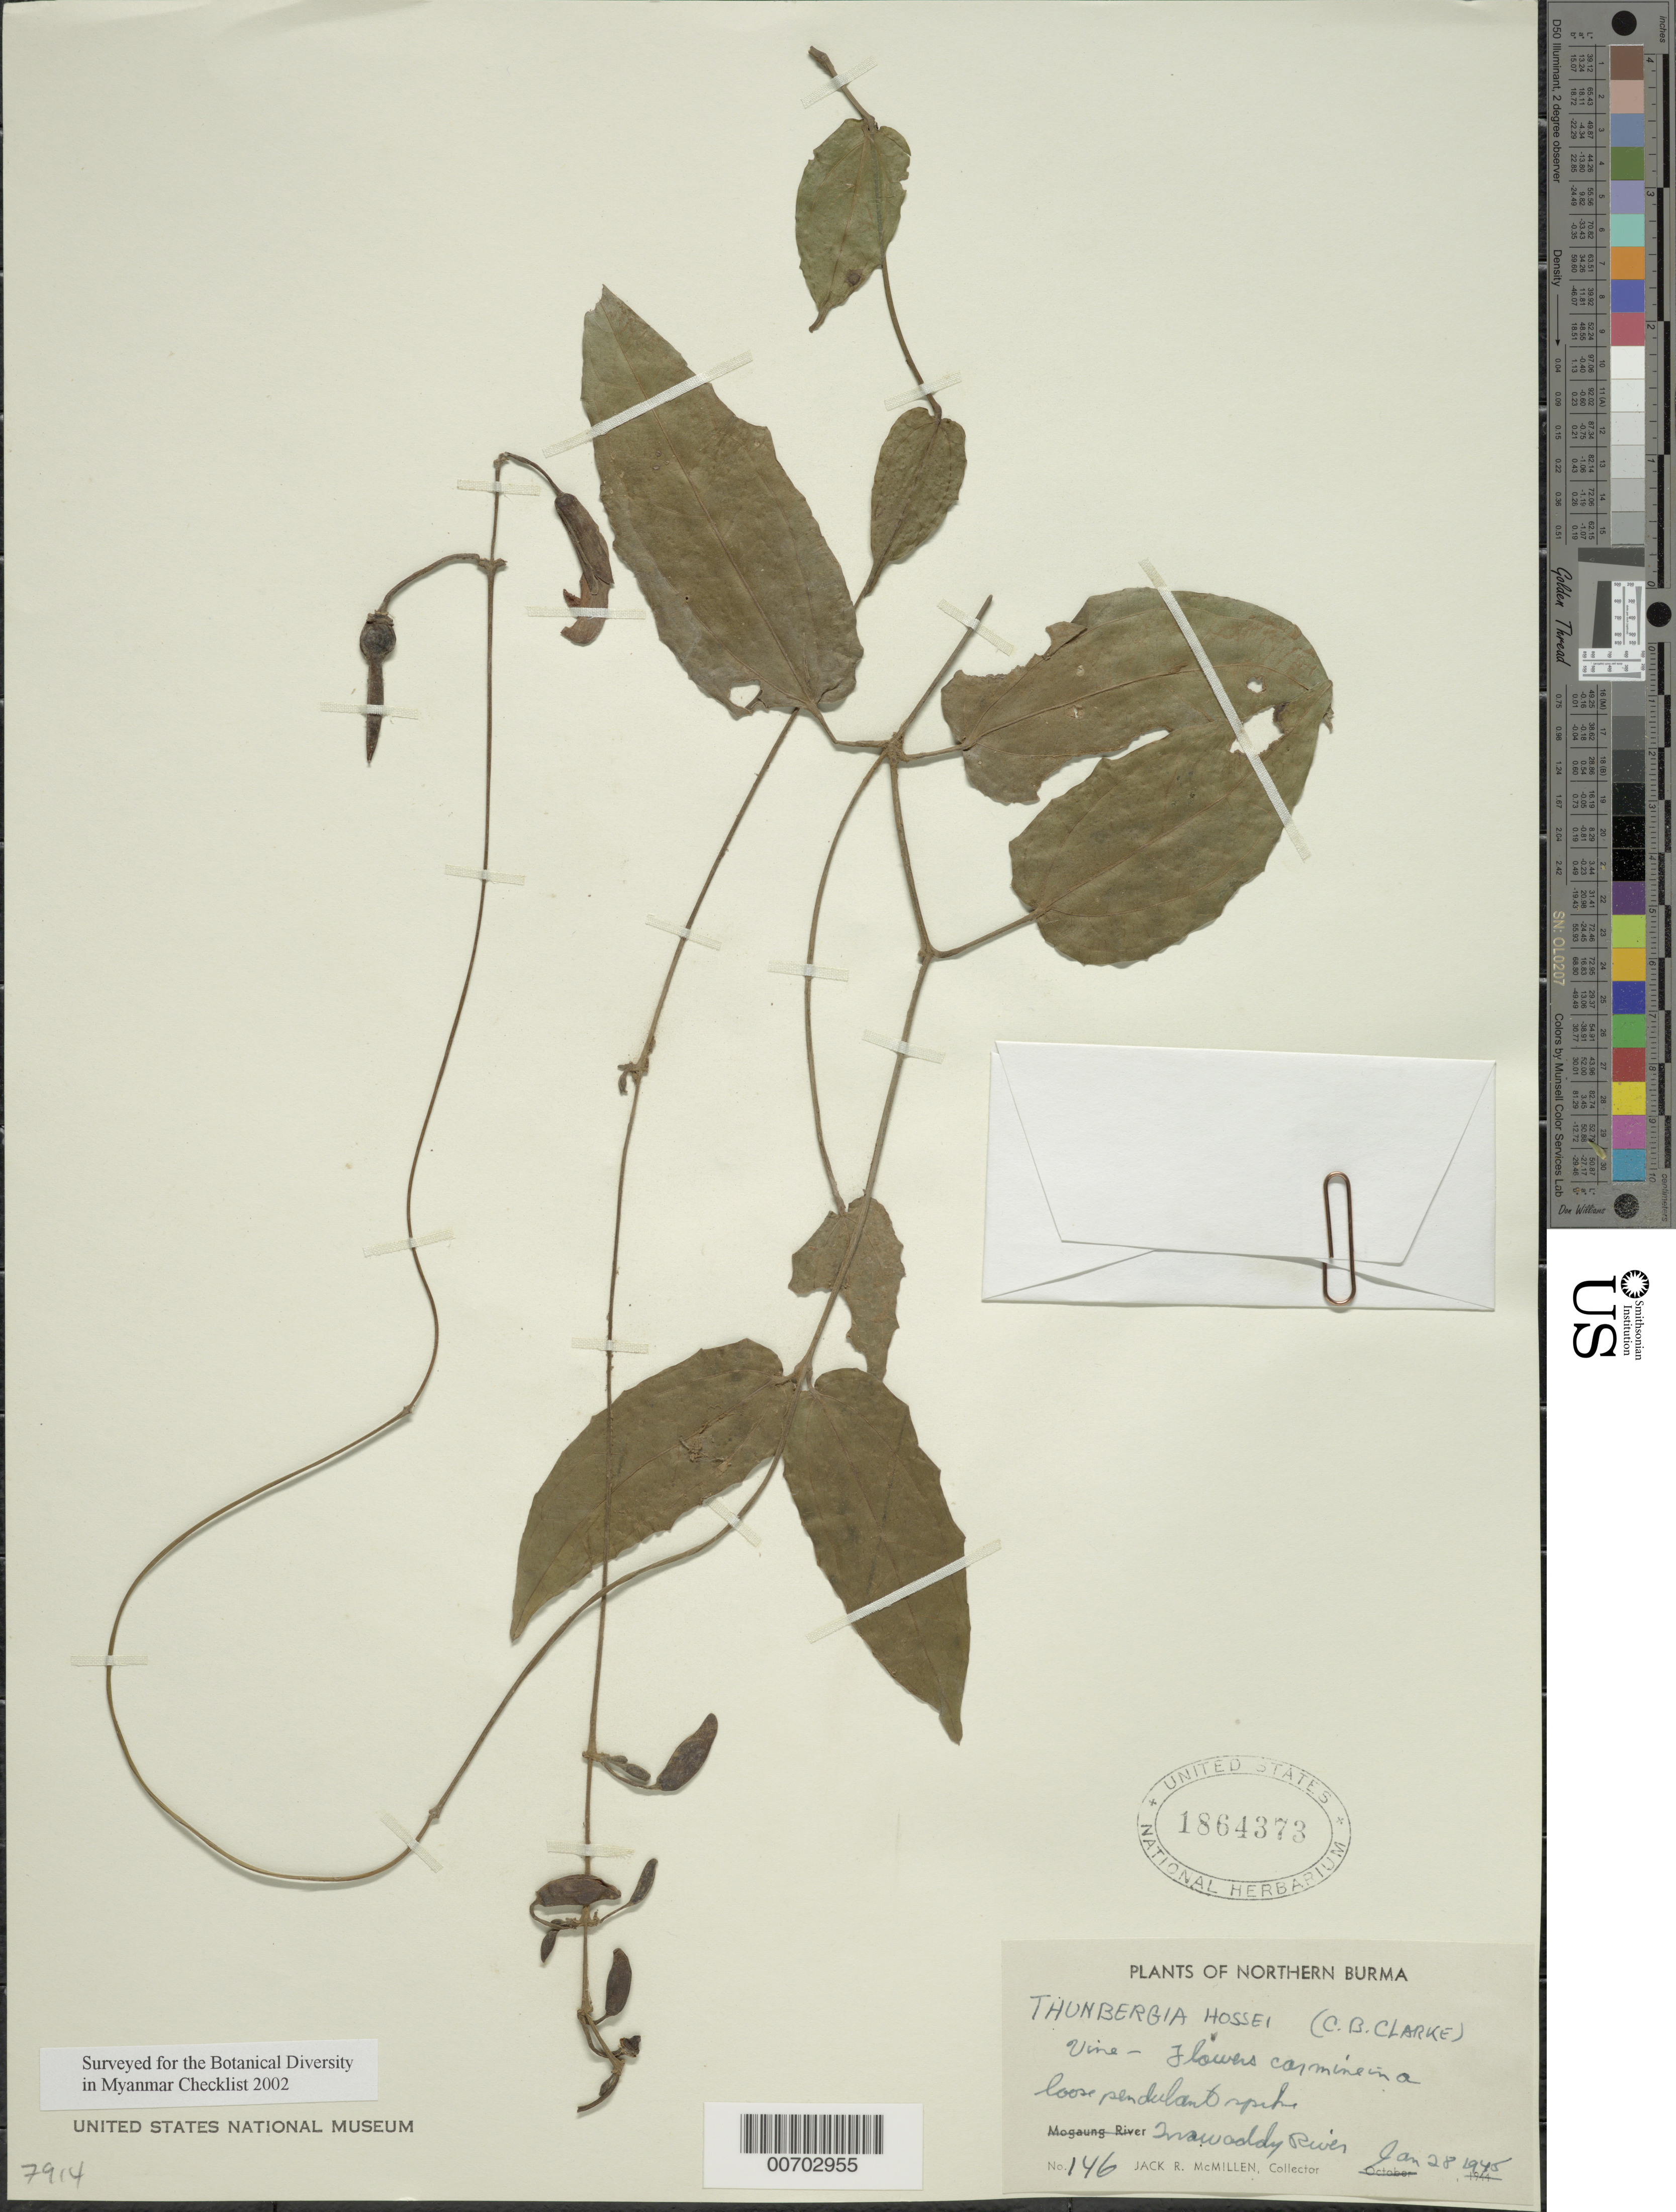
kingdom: Plantae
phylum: Tracheophyta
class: Magnoliopsida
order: Lamiales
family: Acanthaceae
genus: Thunbergia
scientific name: Thunbergia hossei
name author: C.B. Clarke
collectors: J. McMillen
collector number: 146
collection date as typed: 28 Jan 1945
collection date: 1945-01-28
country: Myanmar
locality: Irrawaddy R.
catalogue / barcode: US 1864373